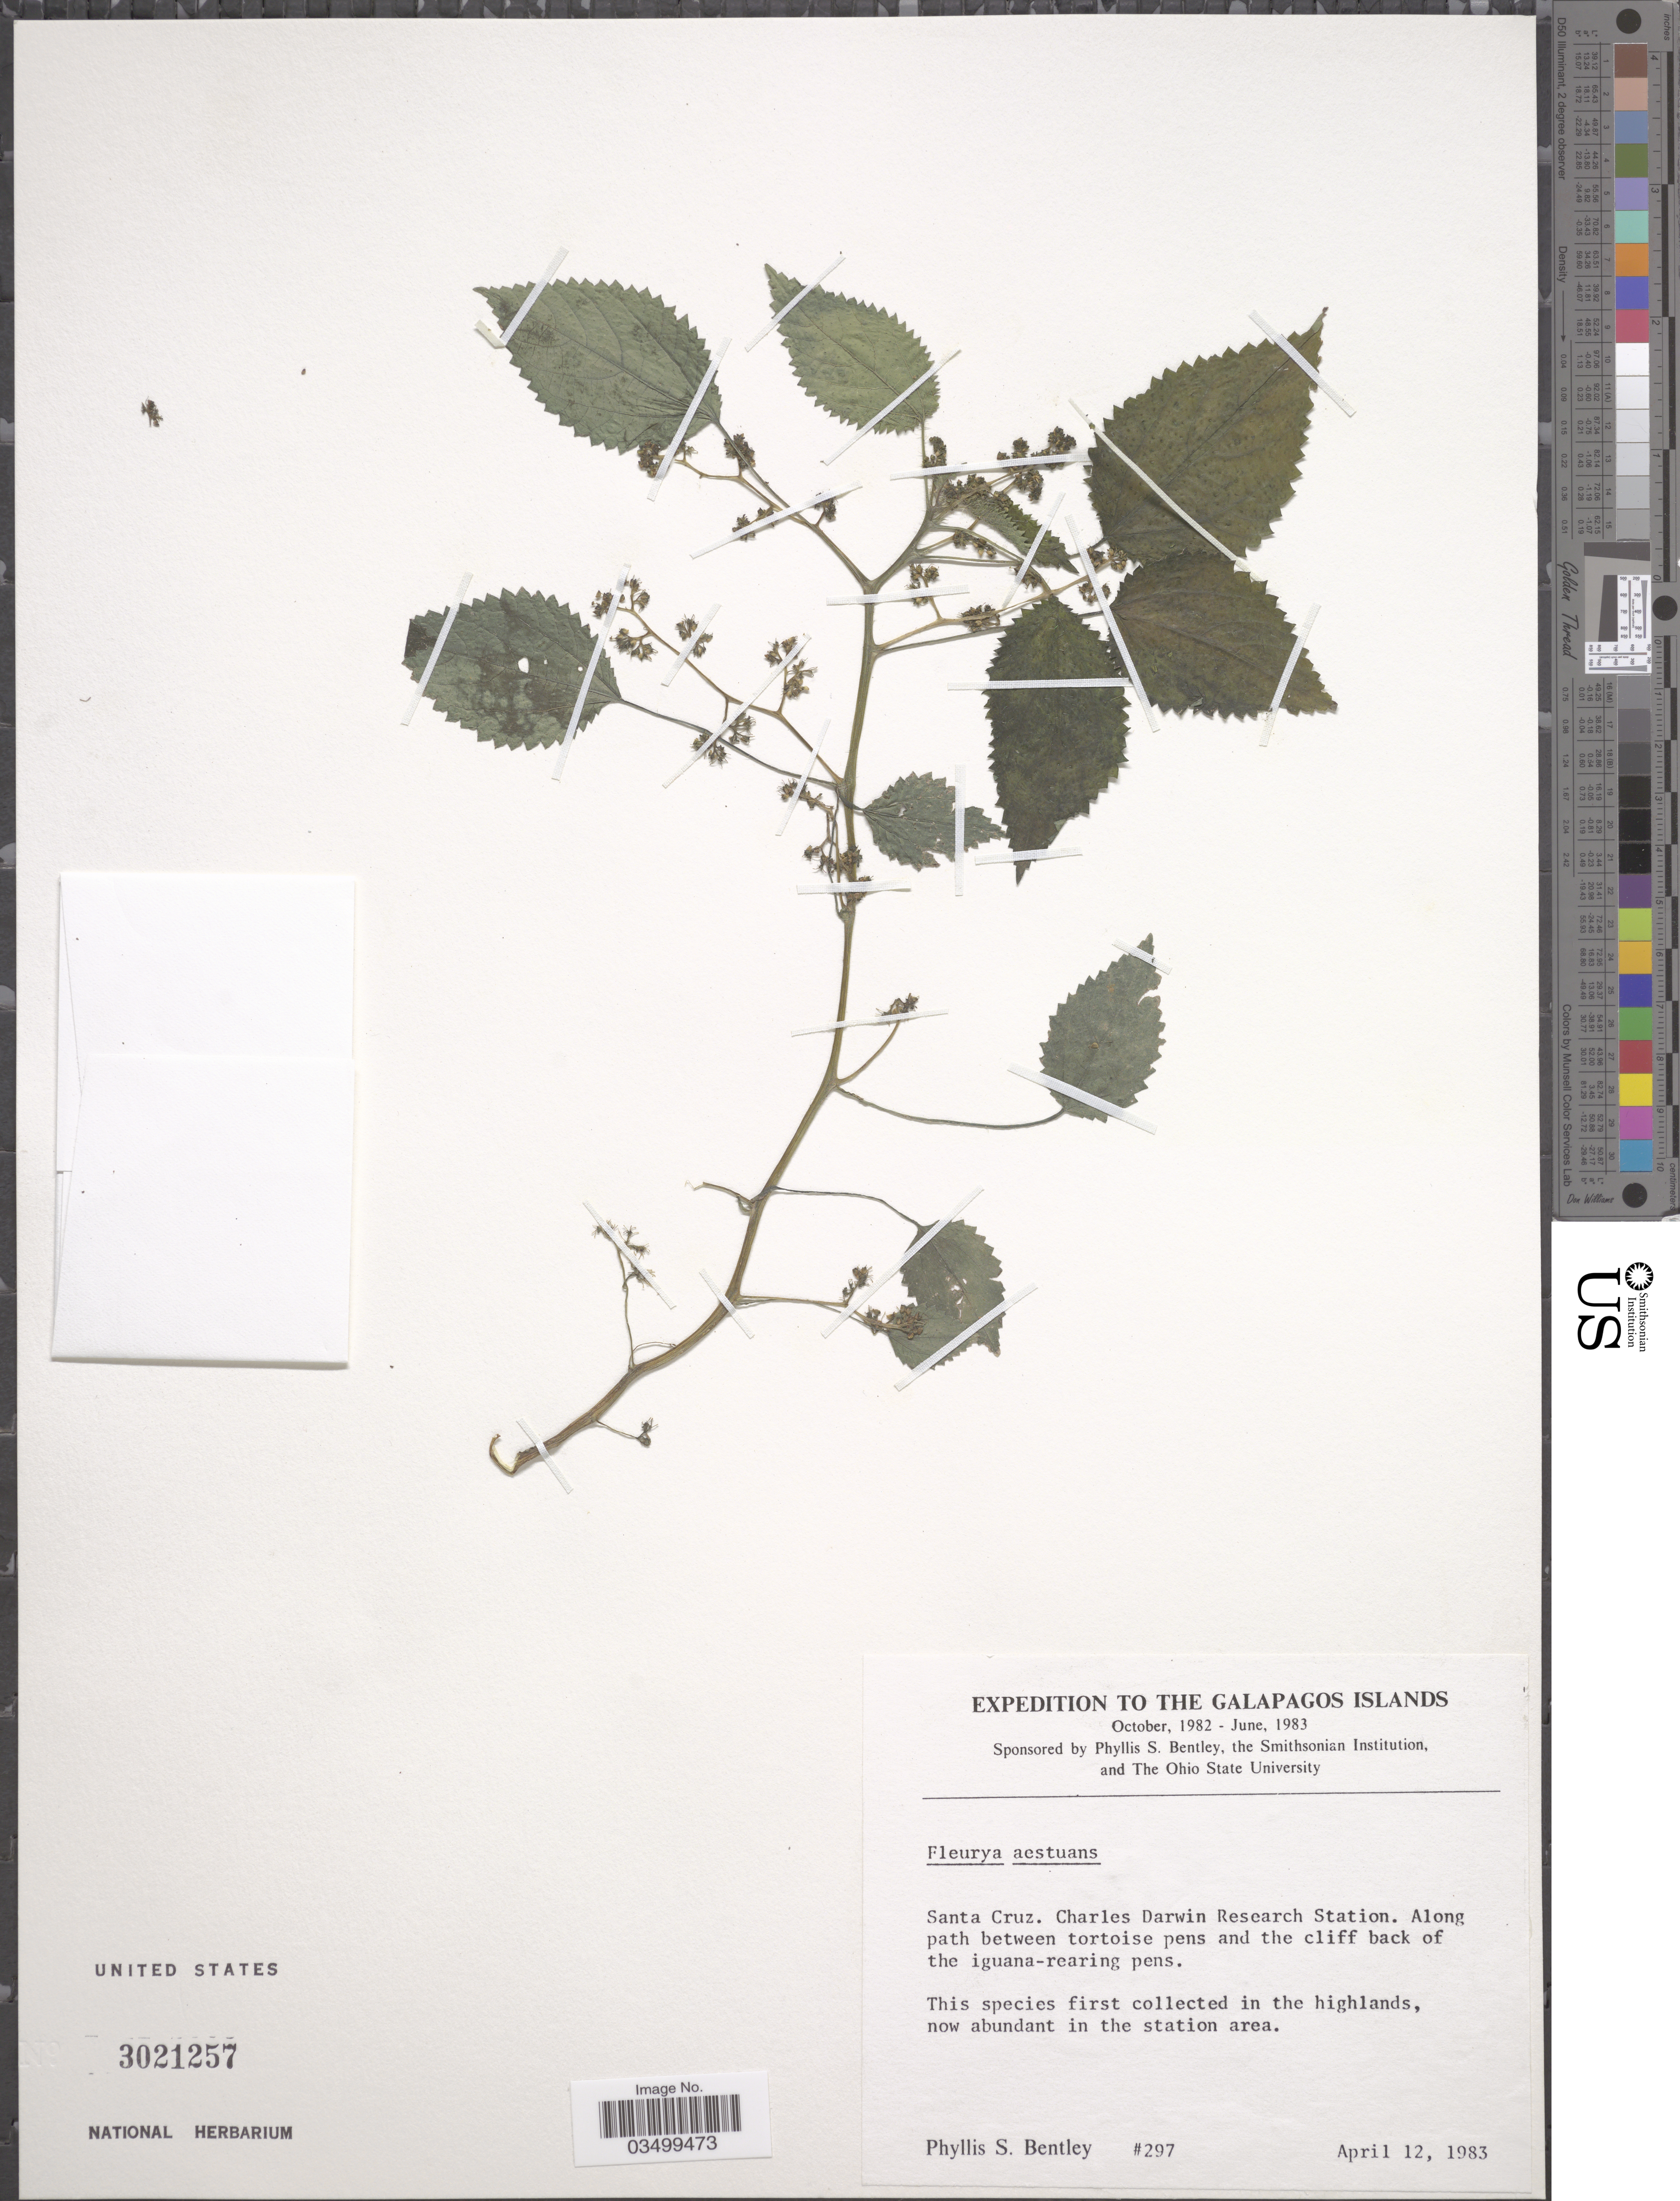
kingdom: Plantae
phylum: Tracheophyta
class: Magnoliopsida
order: Rosales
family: Urticaceae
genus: Laportea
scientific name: Laportea aestuans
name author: (L.) Chew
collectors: P. S. Bentley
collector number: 297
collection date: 1983-04-12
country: Ecuador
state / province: Colón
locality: Galapagos Islands. Santa Cruz. Charles Darwin Research Station. Along path between tortoise pens and the cliff back of the iguana-rearing pens.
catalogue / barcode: US 3021257